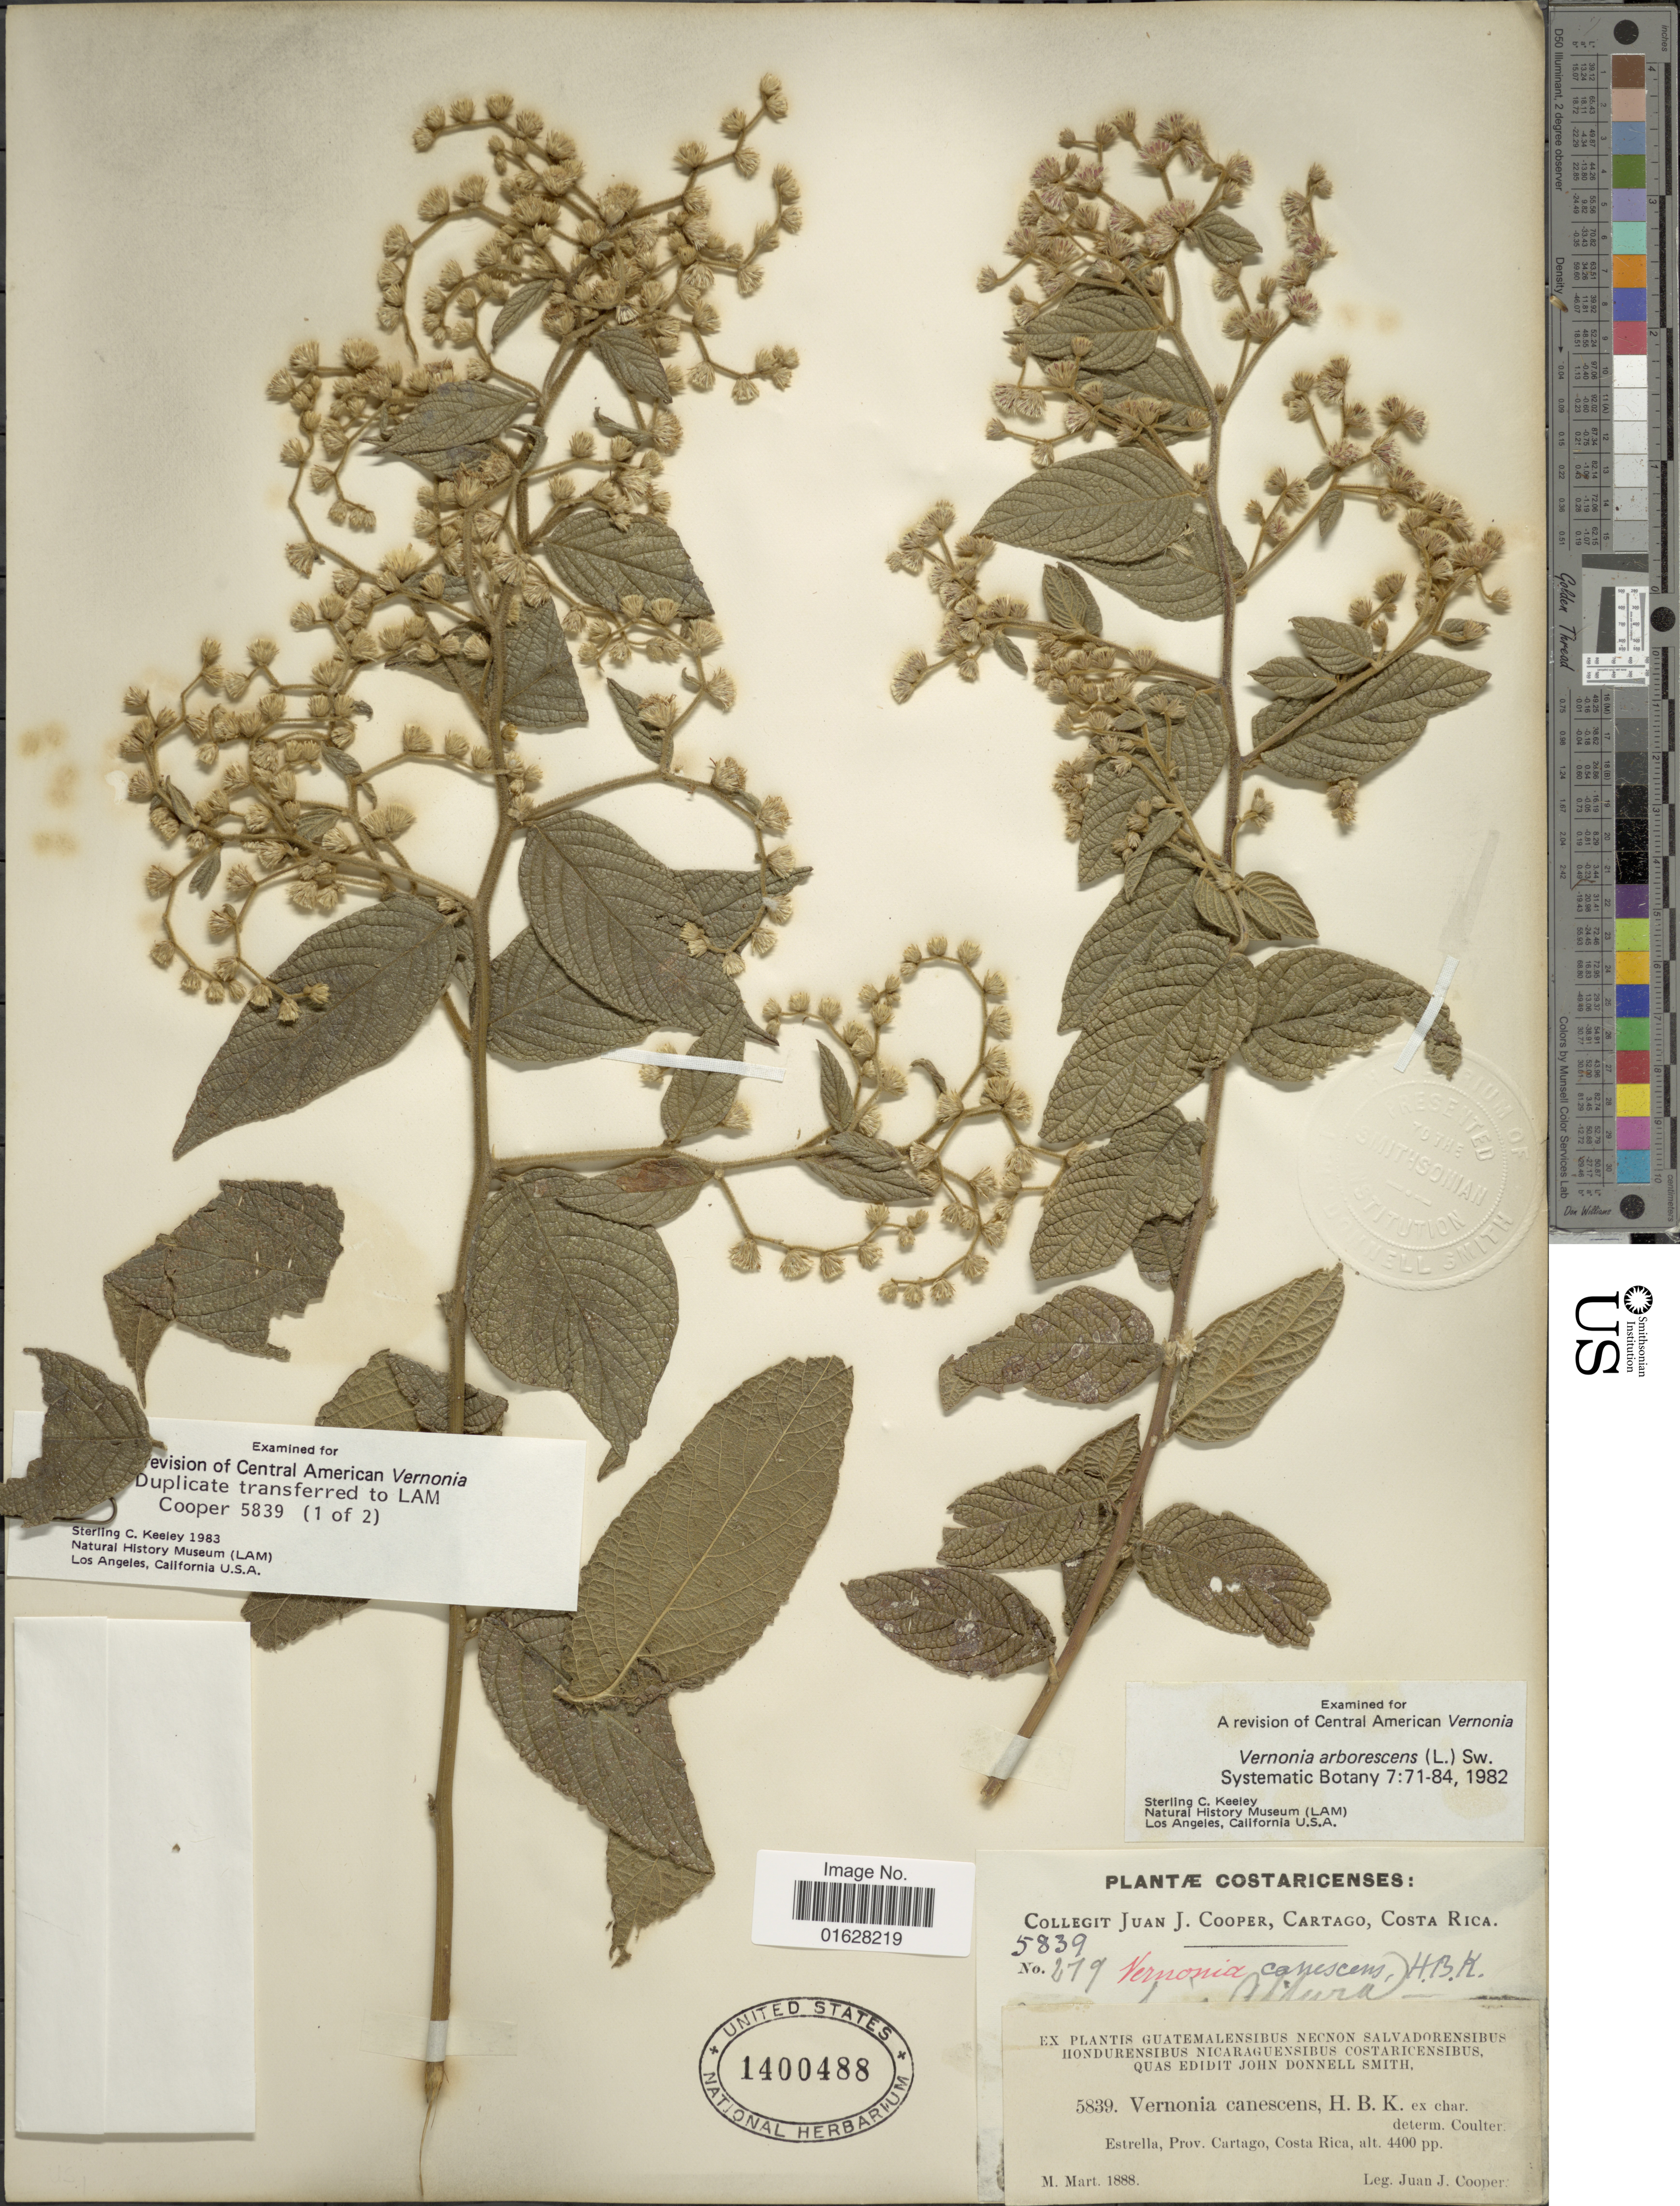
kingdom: Plantae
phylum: Tracheophyta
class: Magnoliopsida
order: Asterales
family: Asteraceae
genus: Lepidaploa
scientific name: Lepidaploa canescens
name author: (Kunth) H. Rob.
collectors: J. J. Cooper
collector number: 5839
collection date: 1888-03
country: Costa Rica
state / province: Cartago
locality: Estrella, Prov. Cartago, Costa Rica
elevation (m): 1341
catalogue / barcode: US 1400488